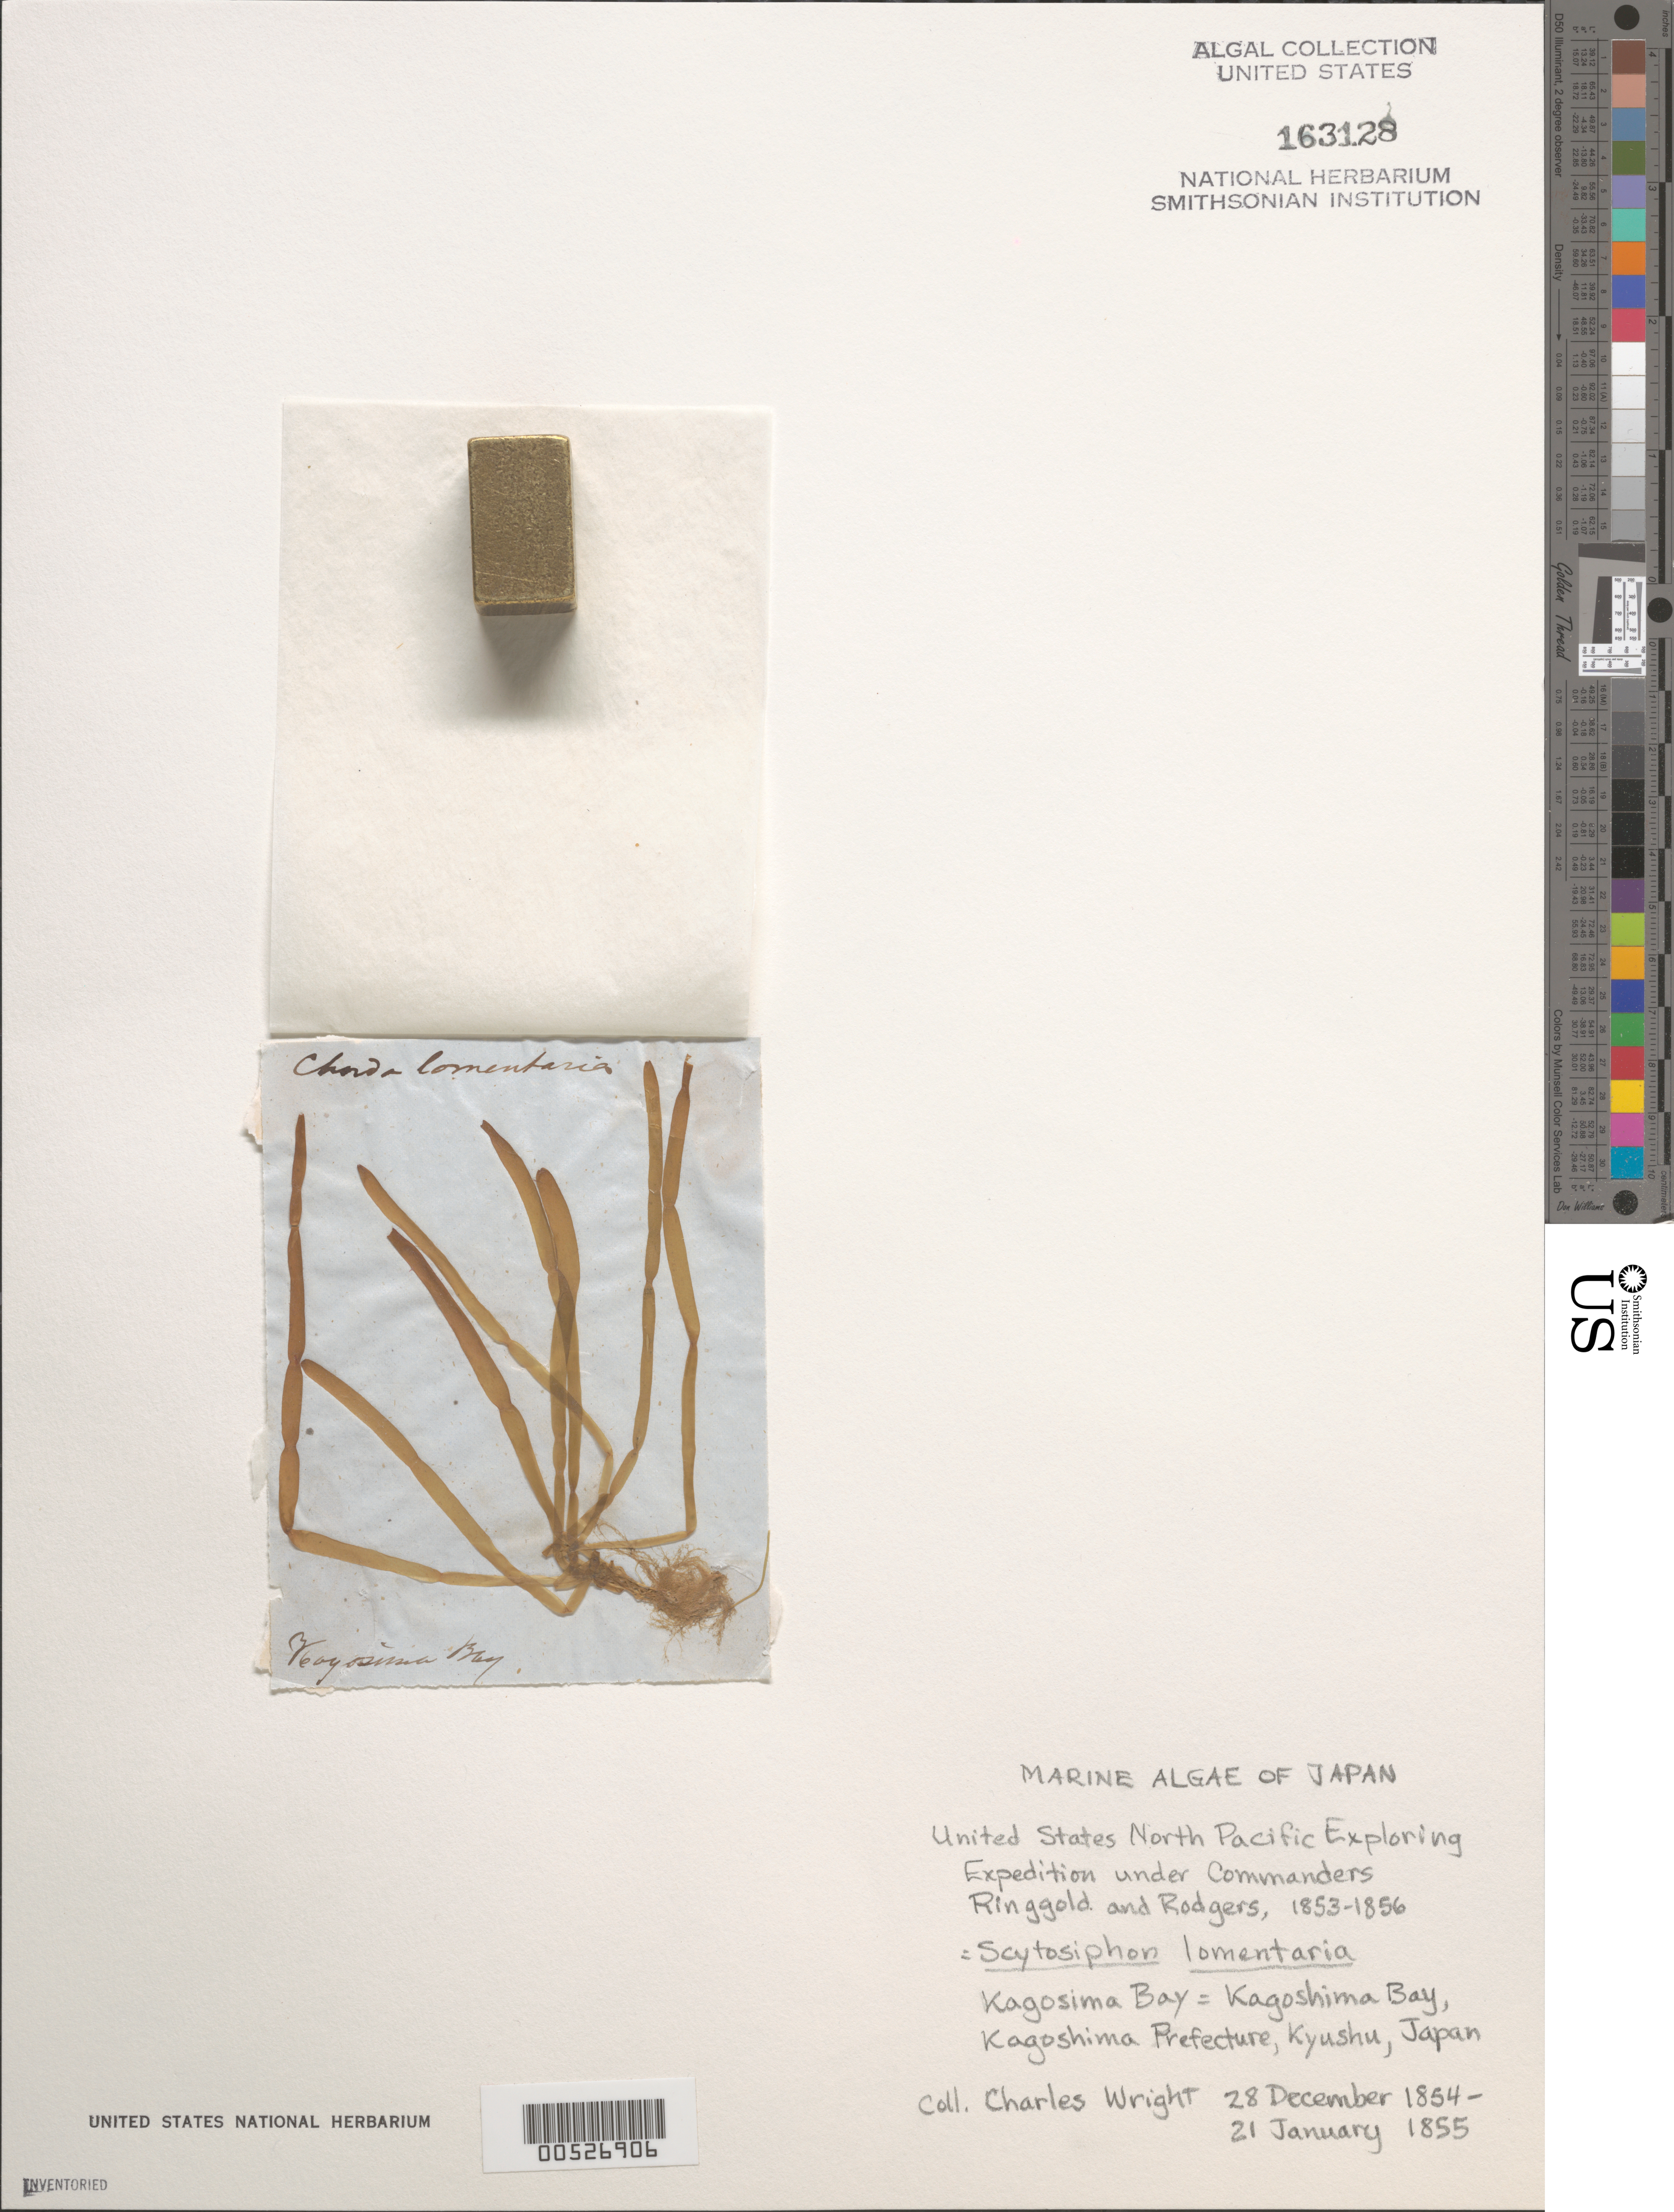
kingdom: Chromista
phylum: Ochrophyta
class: Phaeophyceae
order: Scytosiphonales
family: Scytosiphonaceae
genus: Scytosiphon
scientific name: Scytosiphon lomentaria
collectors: C. Wright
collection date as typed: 28 Dec 1854 TO 21 Jan 1855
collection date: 1854-12-28/1855-01-21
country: Japan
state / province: Kagosima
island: Kyushu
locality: Kagoshima Bay (Kagosima Bay)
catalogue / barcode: US 163128